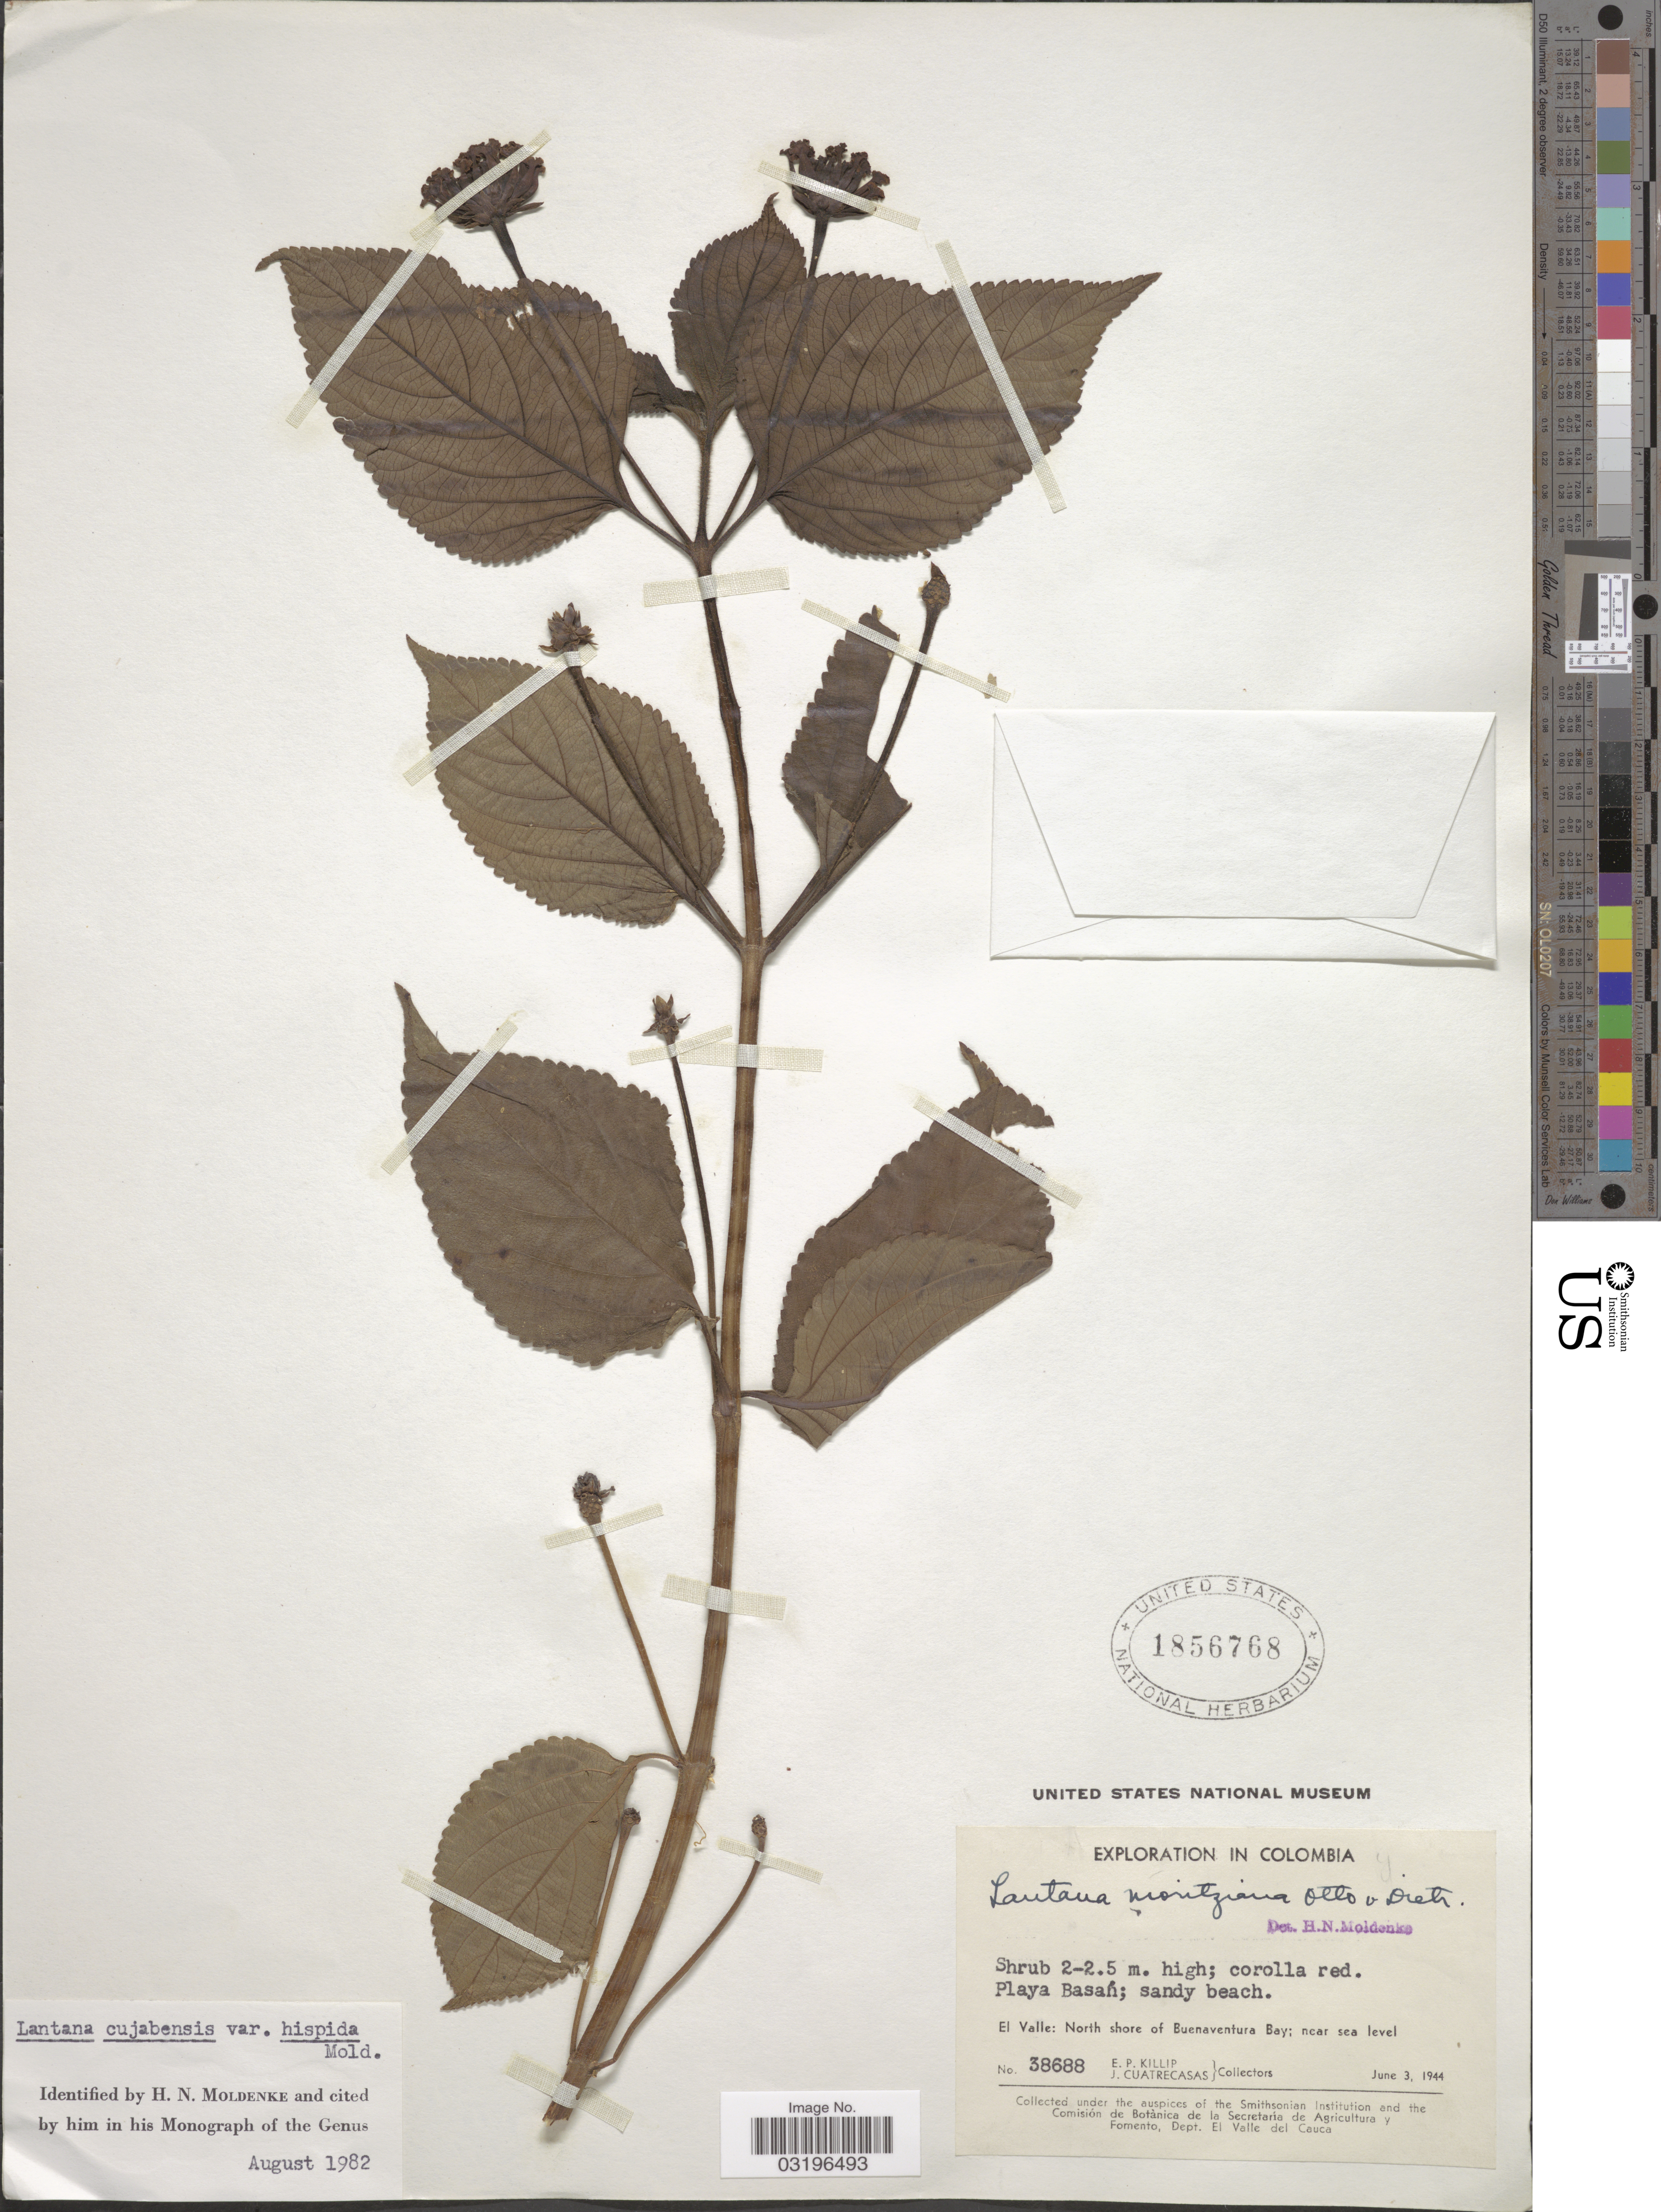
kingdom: Plantae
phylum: Tracheophyta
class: Magnoliopsida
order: Lamiales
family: Verbenaceae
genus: Lantana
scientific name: Lantana cujabensis var. hispida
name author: Moldenke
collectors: E. P. Killip & J. Cuatrecasas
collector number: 38688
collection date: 1944-06-03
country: Colombia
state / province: Valle del Cauca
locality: Playa Basán, El Valle: North shore of Buenaventura Bay.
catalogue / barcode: US 1856768